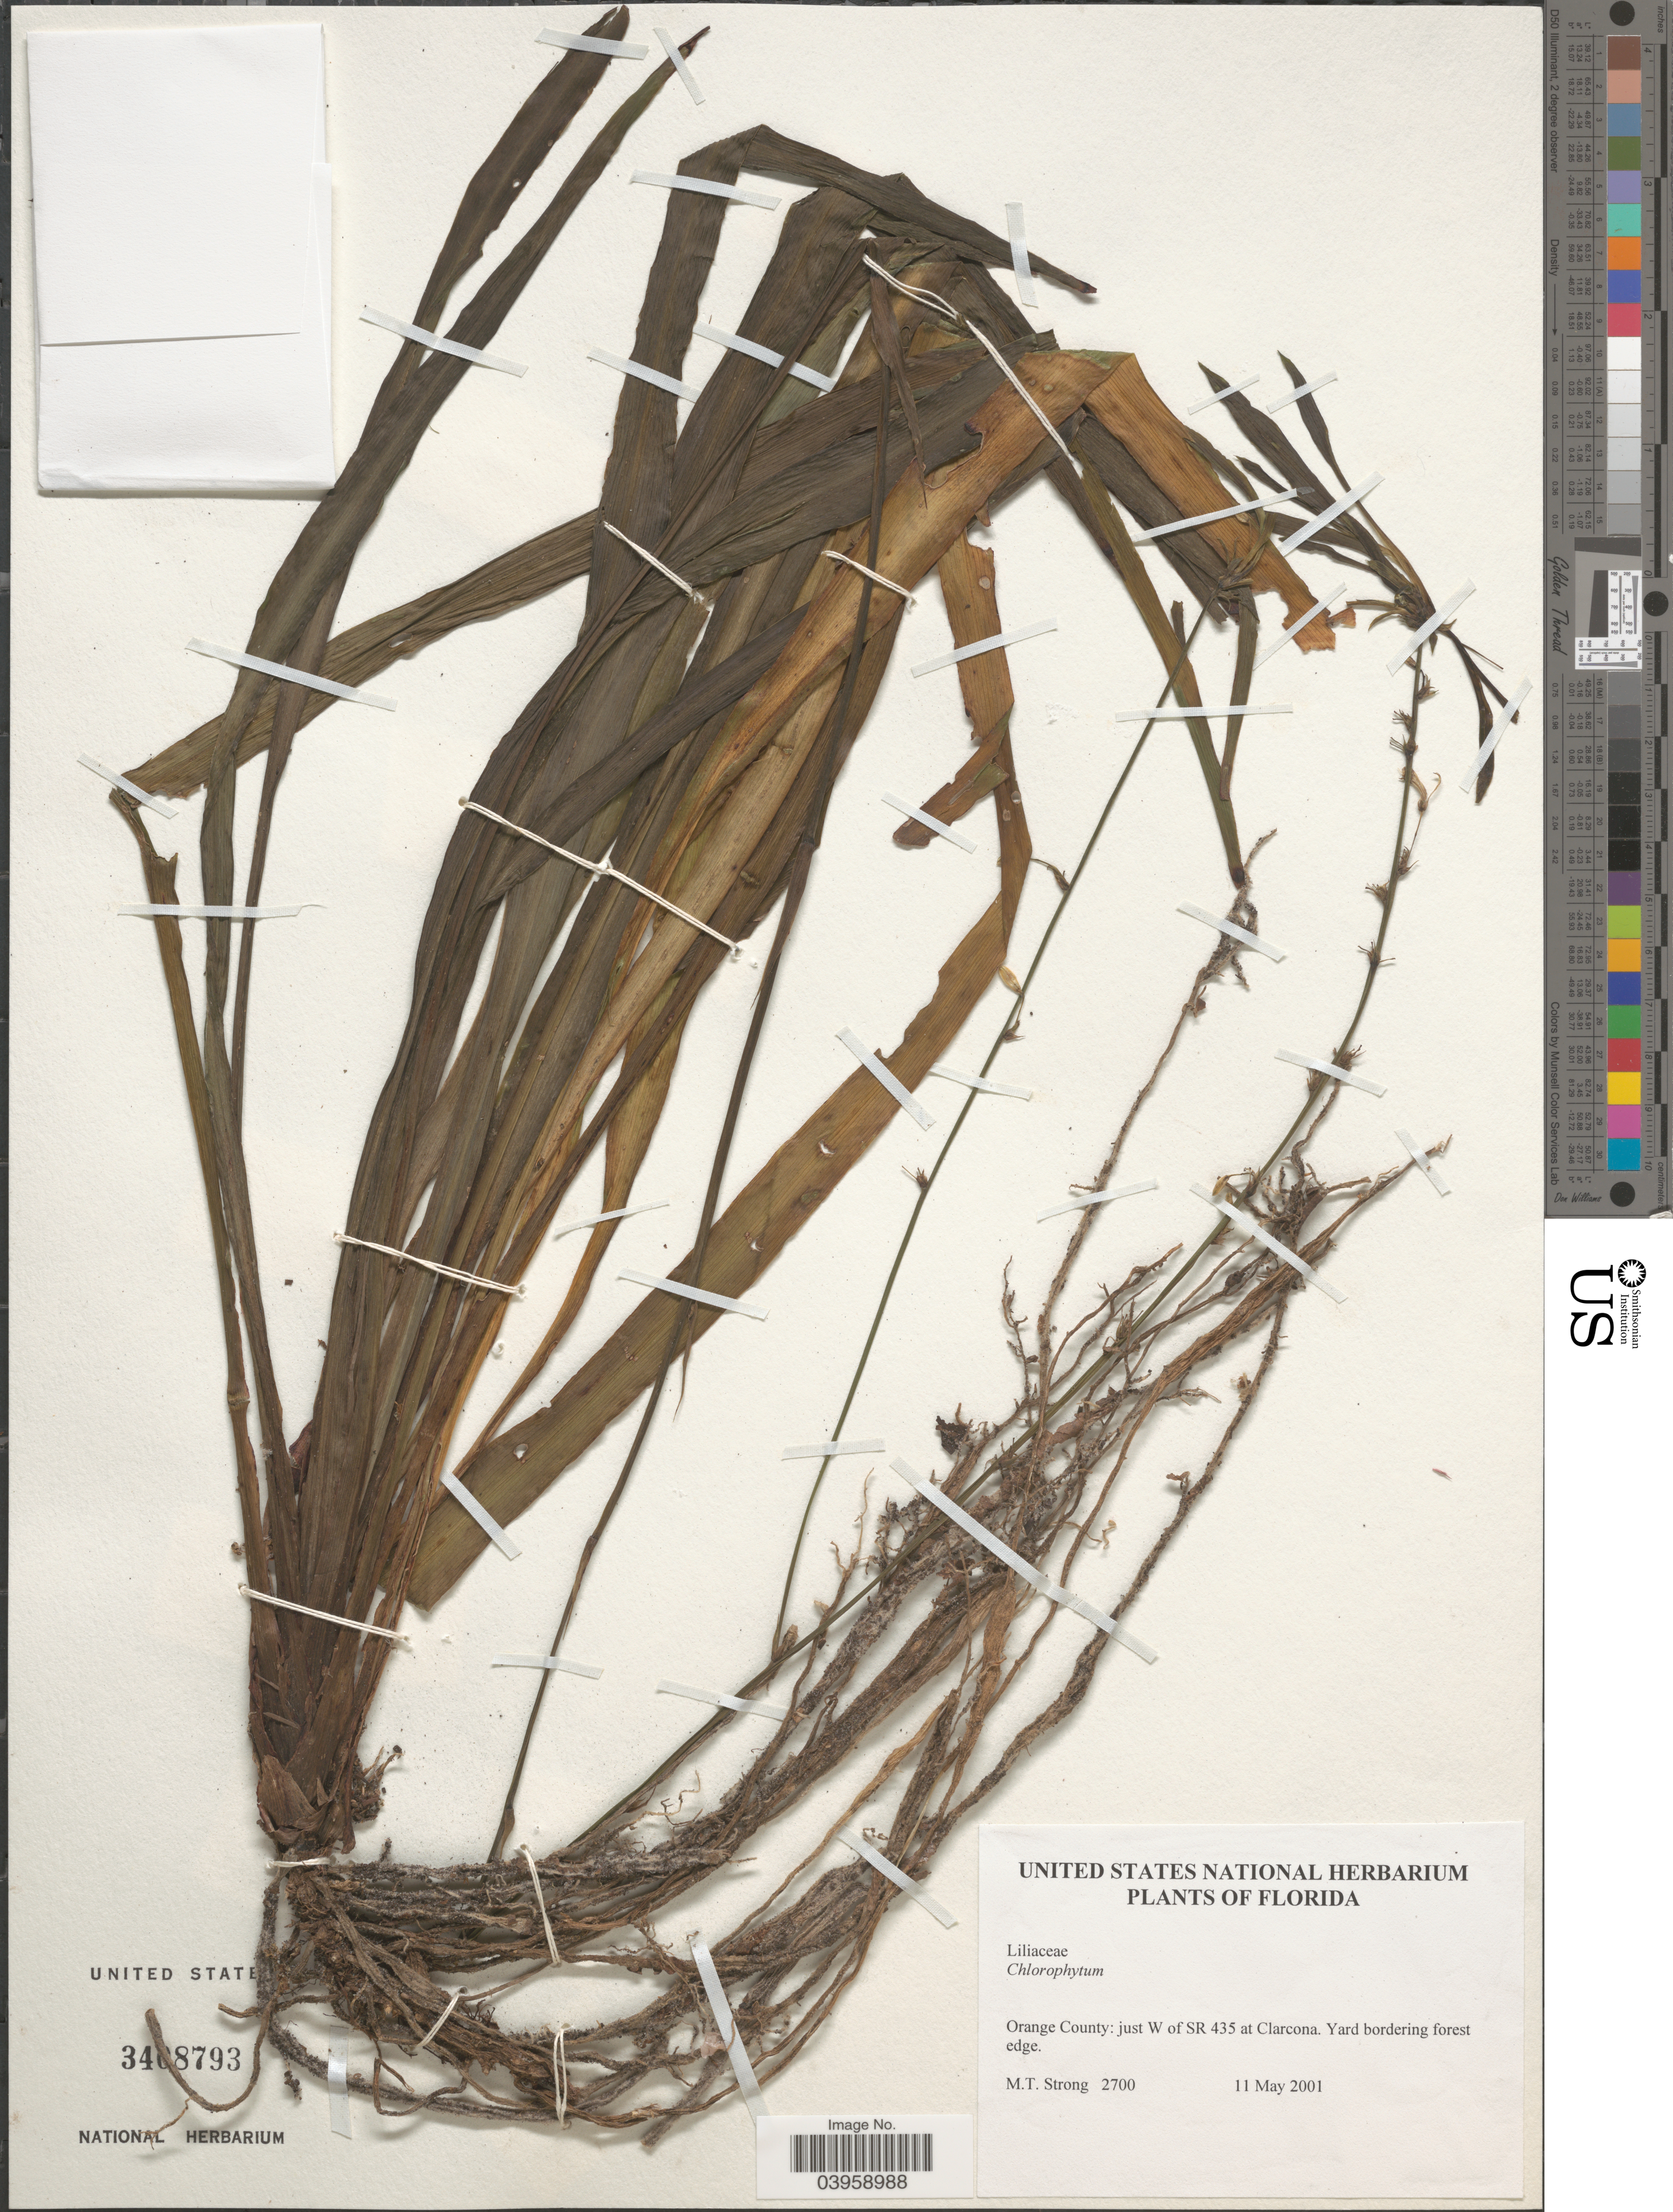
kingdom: Plantae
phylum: Tracheophyta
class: Liliopsida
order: Asparagales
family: Asparagaceae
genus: Chlorophytum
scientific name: Chlorophytum nepalense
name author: (Lindl.) Baker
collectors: M. T. Strong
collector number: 2700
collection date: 2001-05-11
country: United States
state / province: Florida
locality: Orange County: just W of SR 435 at Clarcona. Yard bordering forest edge.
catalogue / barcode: US 3408793